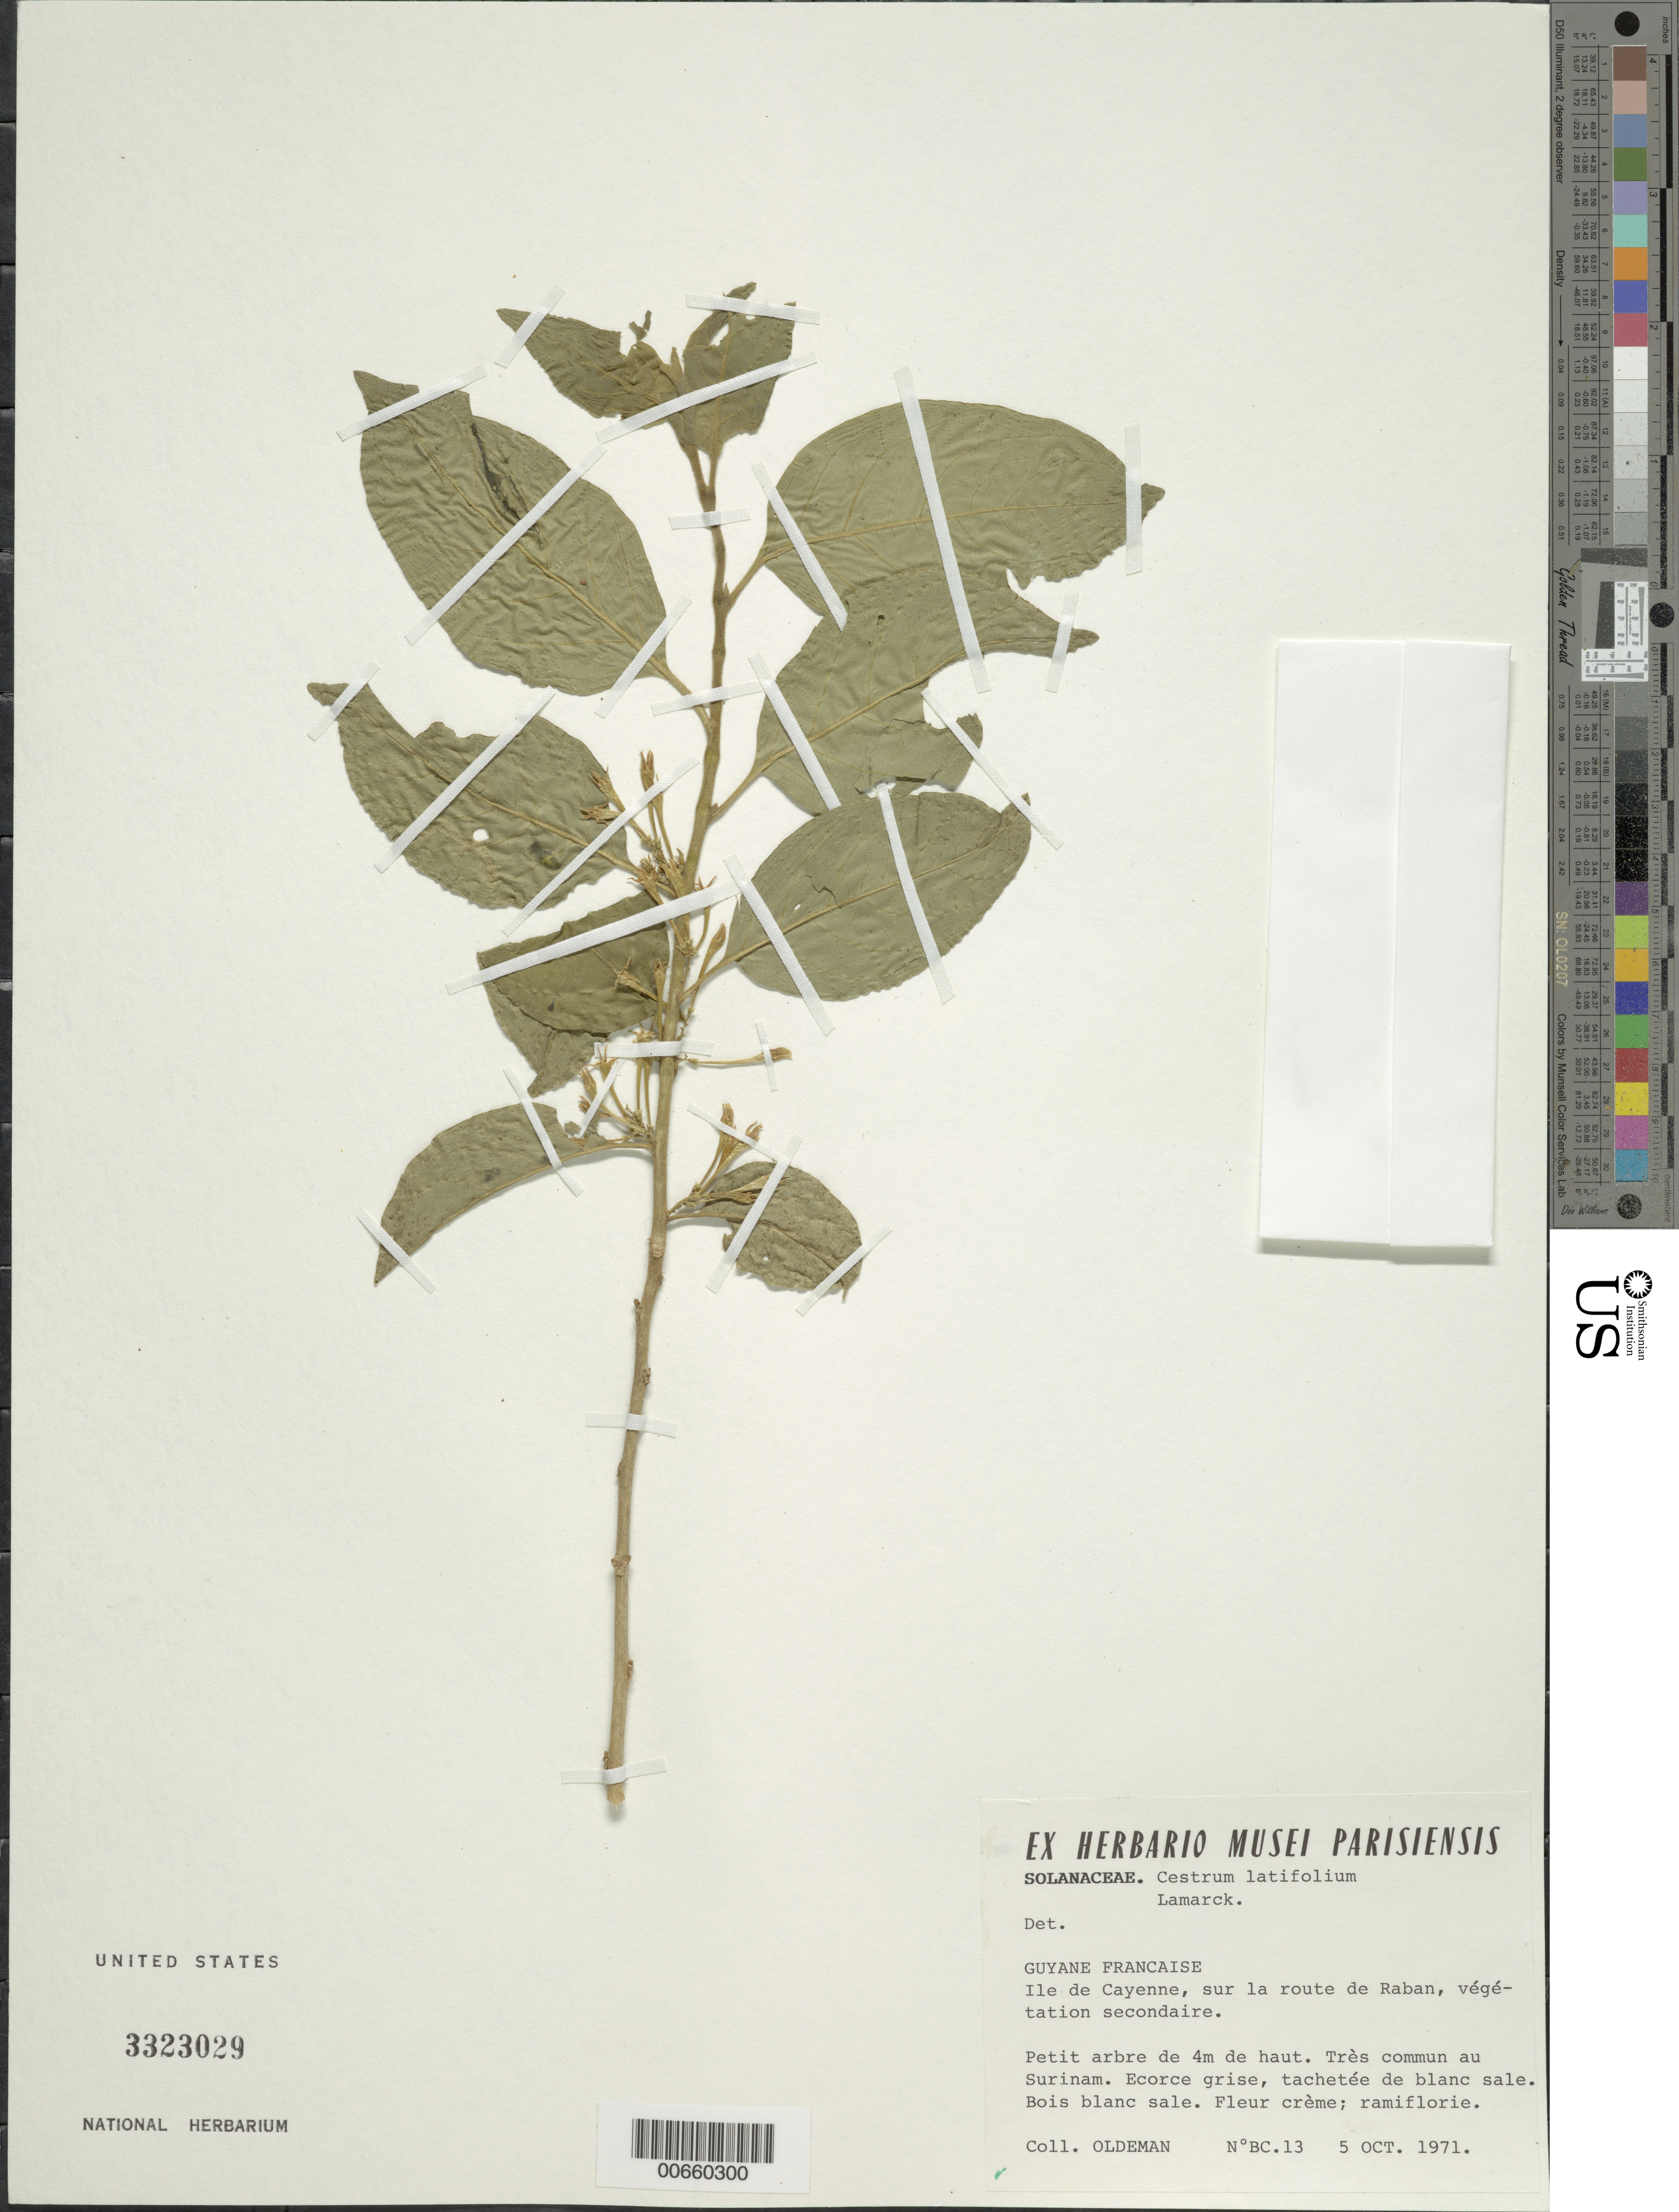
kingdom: Plantae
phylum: Tracheophyta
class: Magnoliopsida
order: Solanales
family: Solanaceae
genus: Cestrum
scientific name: Cestrum latifolium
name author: Lam.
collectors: R. Oldeman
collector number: BC 13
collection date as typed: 5-Oct-71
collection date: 1971-10-05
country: French Guiana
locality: Ile de Cayenne, route de Raban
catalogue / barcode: US 3323029